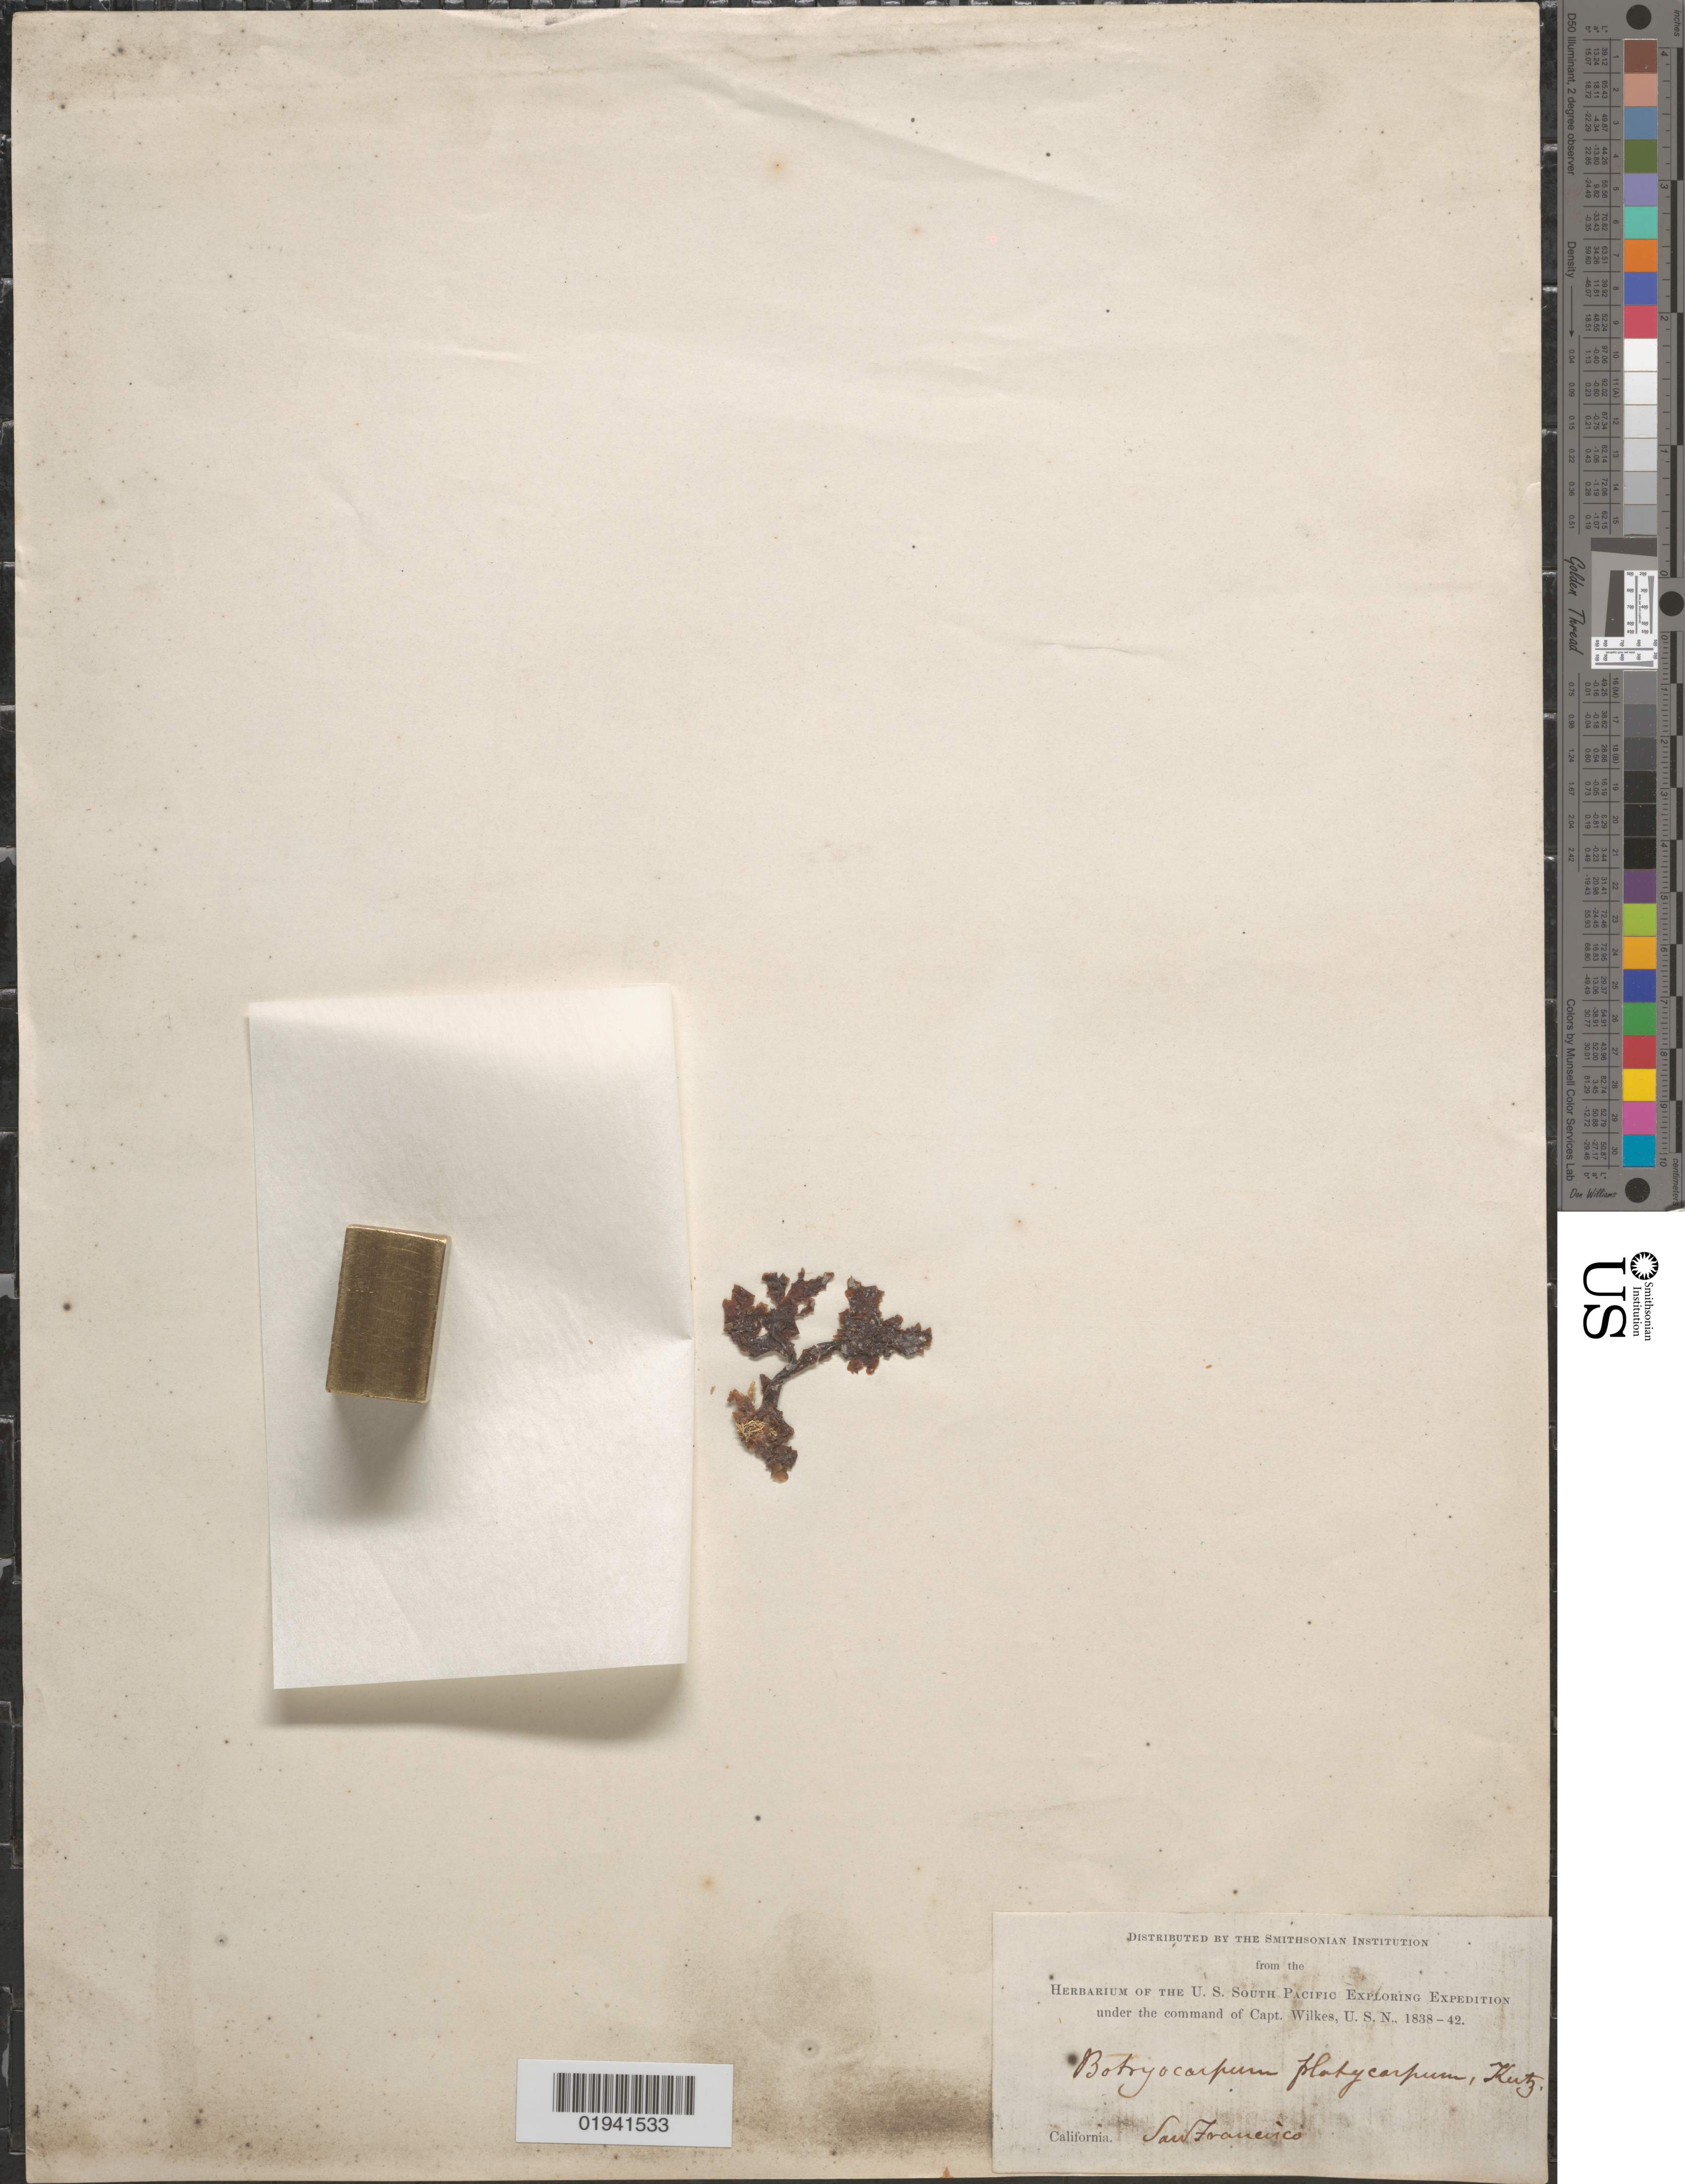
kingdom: Plantae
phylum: Rhodophyta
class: Florideophyceae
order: Ceramiales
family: Delesseriaceae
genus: Botryoglossum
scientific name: Botryoglossum platycarpum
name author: (Turner) Kütz.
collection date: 1838/1842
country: United States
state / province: California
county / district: San Francisco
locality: The U. S. South Pacific Exploring Expedition. San Francisco.